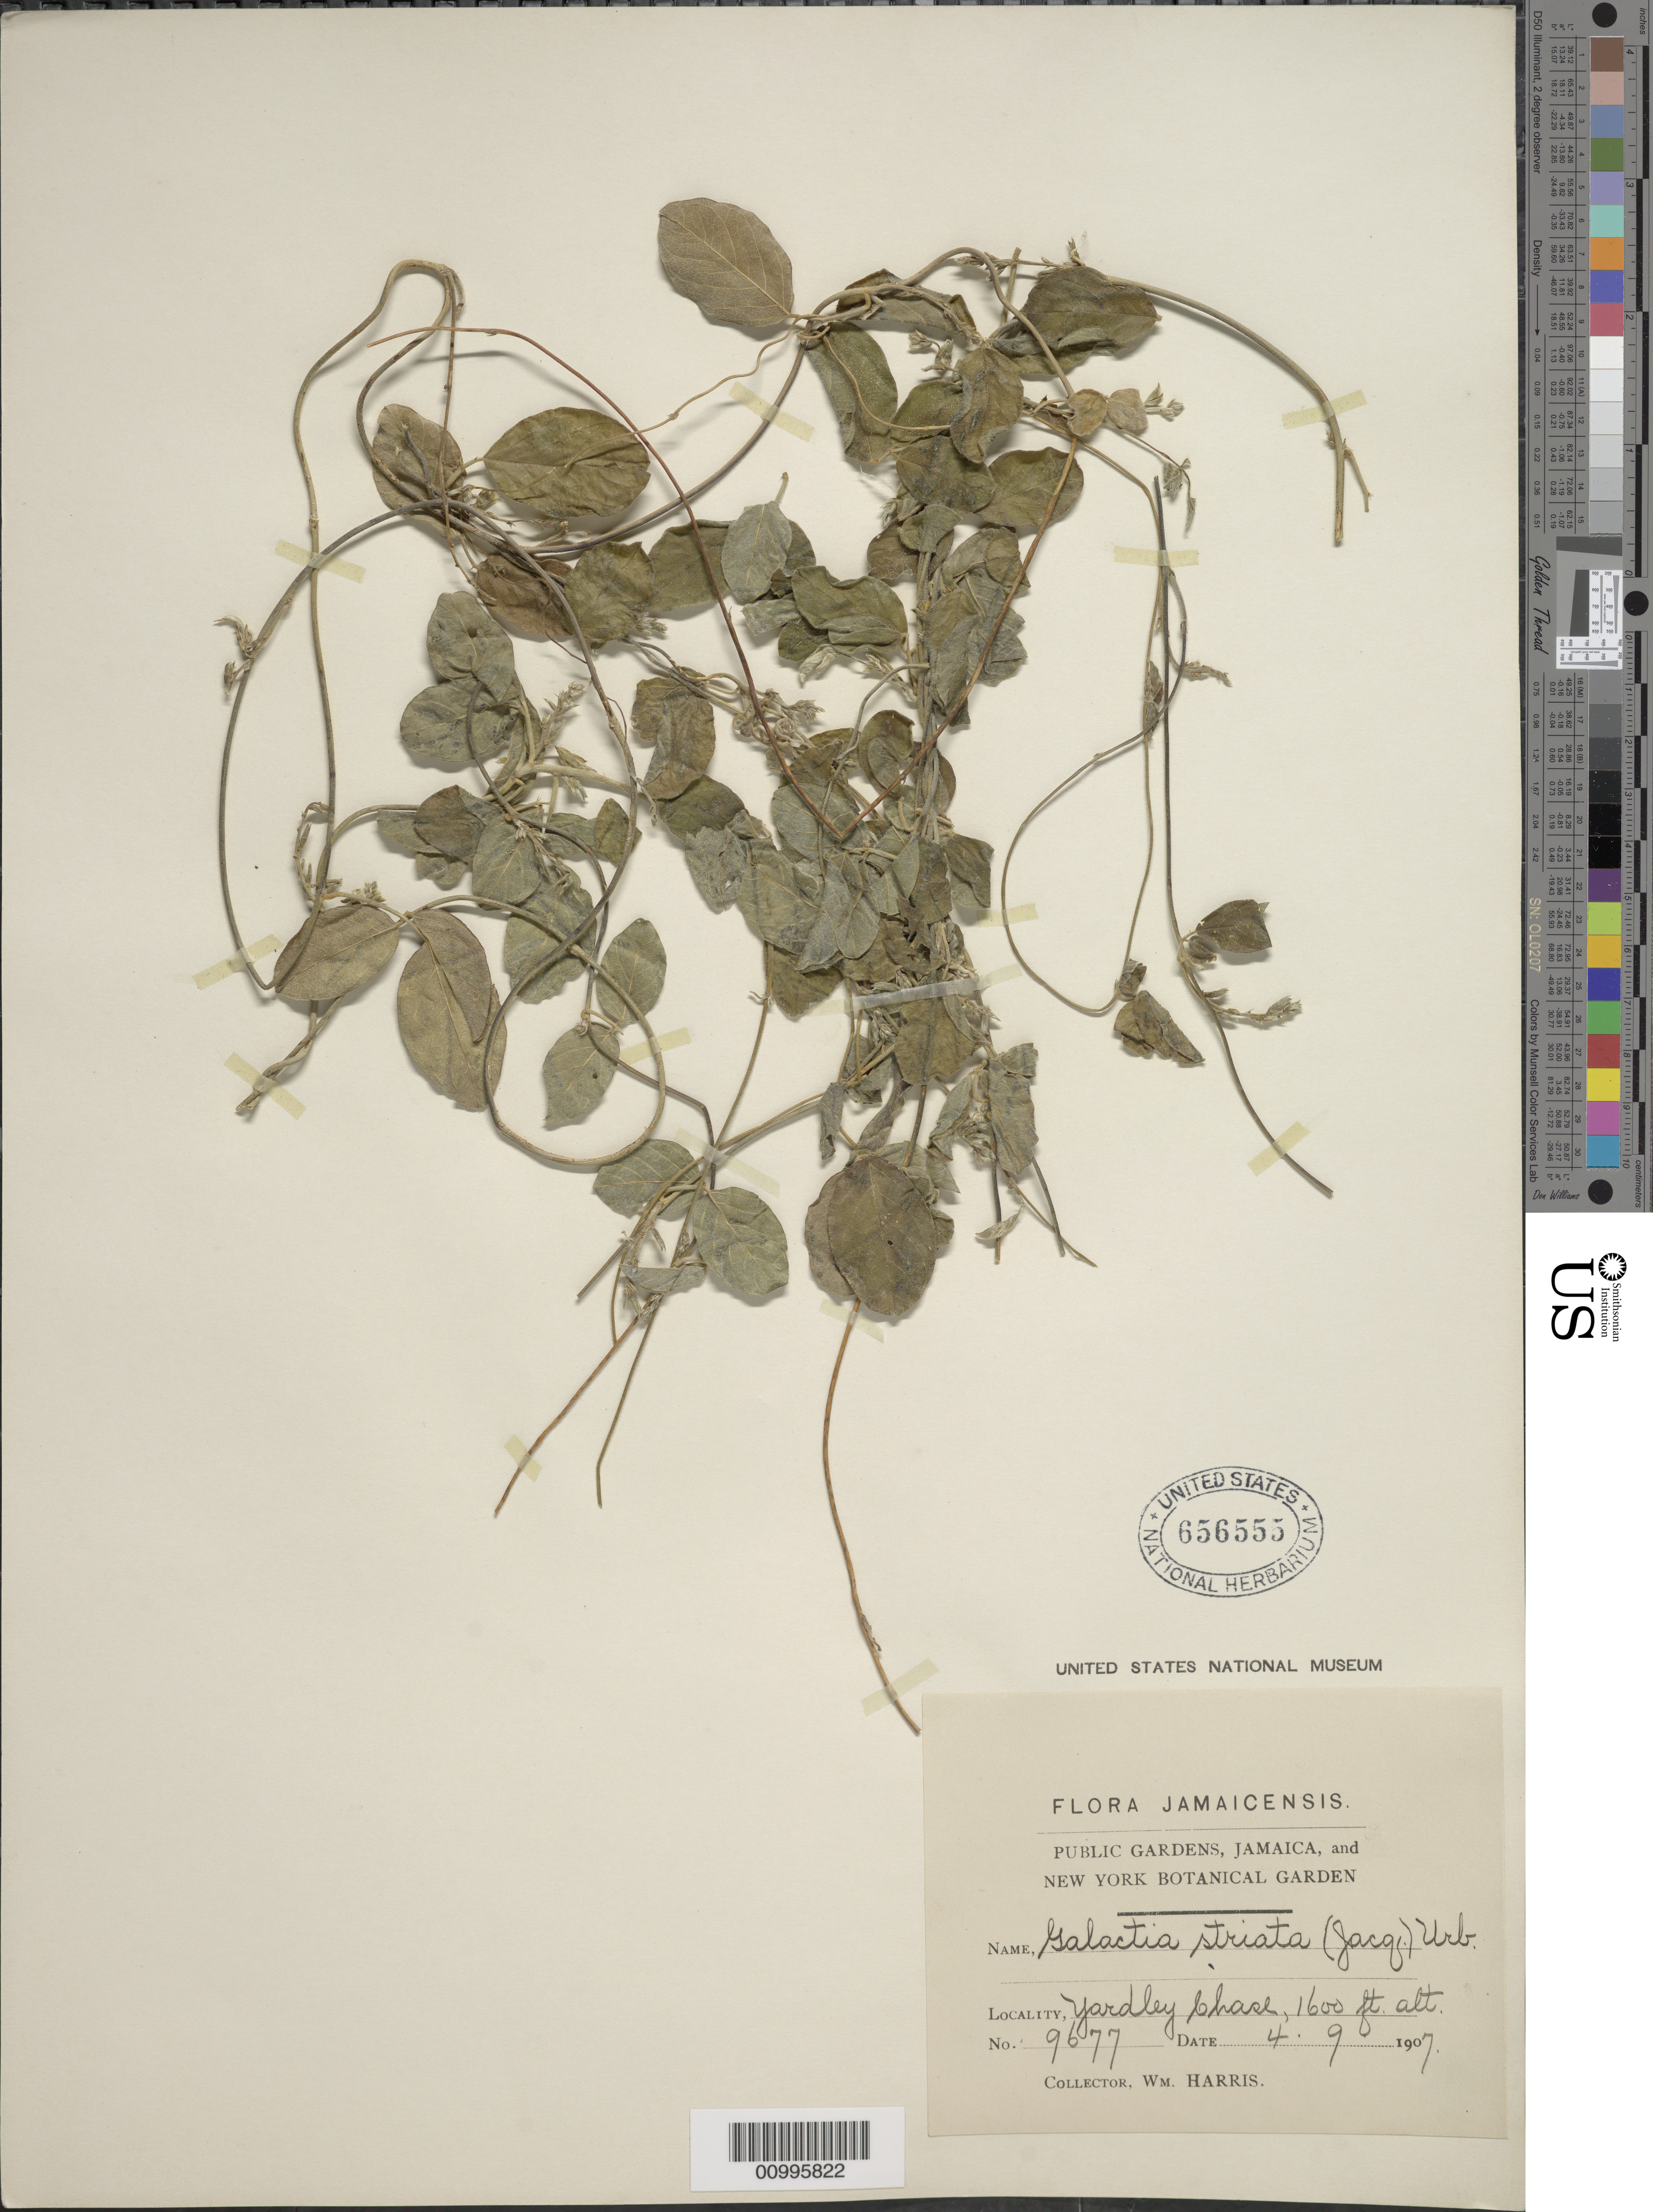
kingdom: Plantae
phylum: Tracheophyta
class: Magnoliopsida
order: Fabales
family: Fabaceae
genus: Galactia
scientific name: Galactia striata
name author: (Jacq.) Urb.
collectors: W. H. Harris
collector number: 9677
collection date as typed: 09 Apr 1907 to 04 Oct 1907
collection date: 1907-04-09/1907-10-04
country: Jamaica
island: Jamaica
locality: Yardley Chase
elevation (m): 488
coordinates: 0 N, 0 E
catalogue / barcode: US 656555